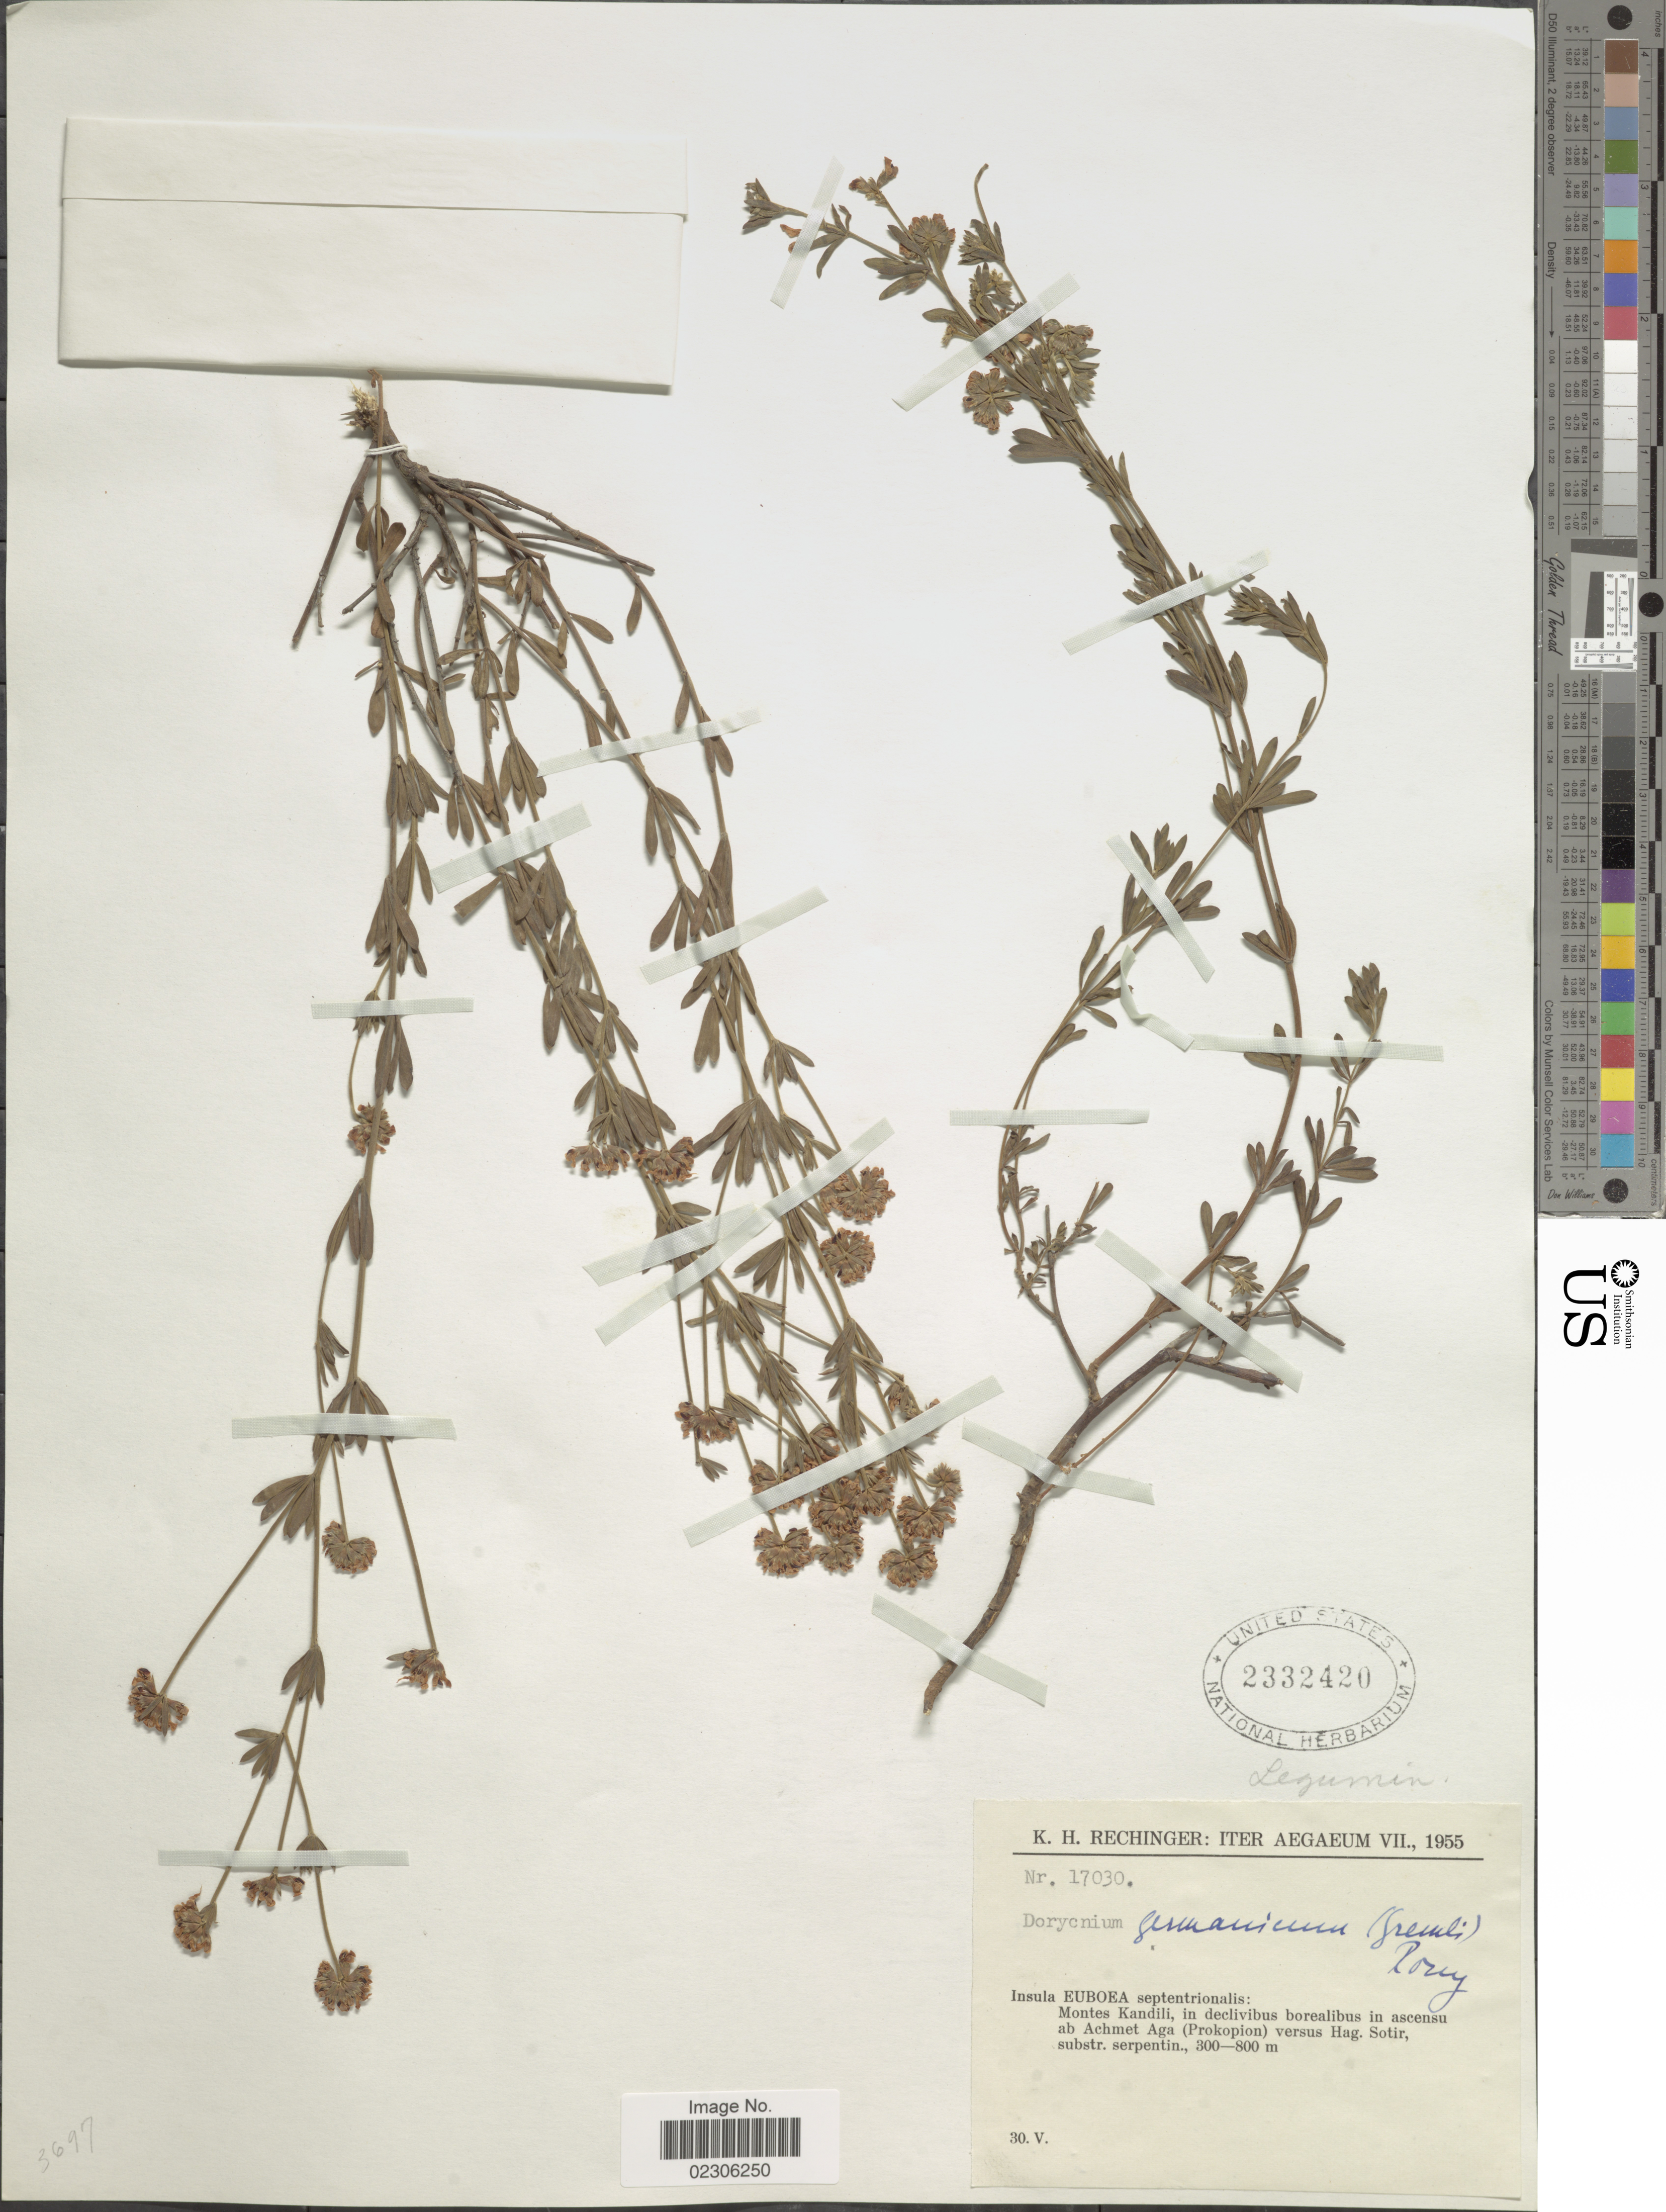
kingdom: Plantae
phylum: Tracheophyta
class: Magnoliopsida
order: Fabales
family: Fabaceae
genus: Dorycnium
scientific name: Dorycnium germanicum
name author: Rouy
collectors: K. H. Rechinger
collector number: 17030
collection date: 1955-05-30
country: Greece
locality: Iter Aegaem, Insula Euboea septentrionalis: Montes Kandili, in declivibus borealibus in ascensu ab Achmet Aga (Prokopion) versus Hag. Sotir, substr. serpentin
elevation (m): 300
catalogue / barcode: US 2332420